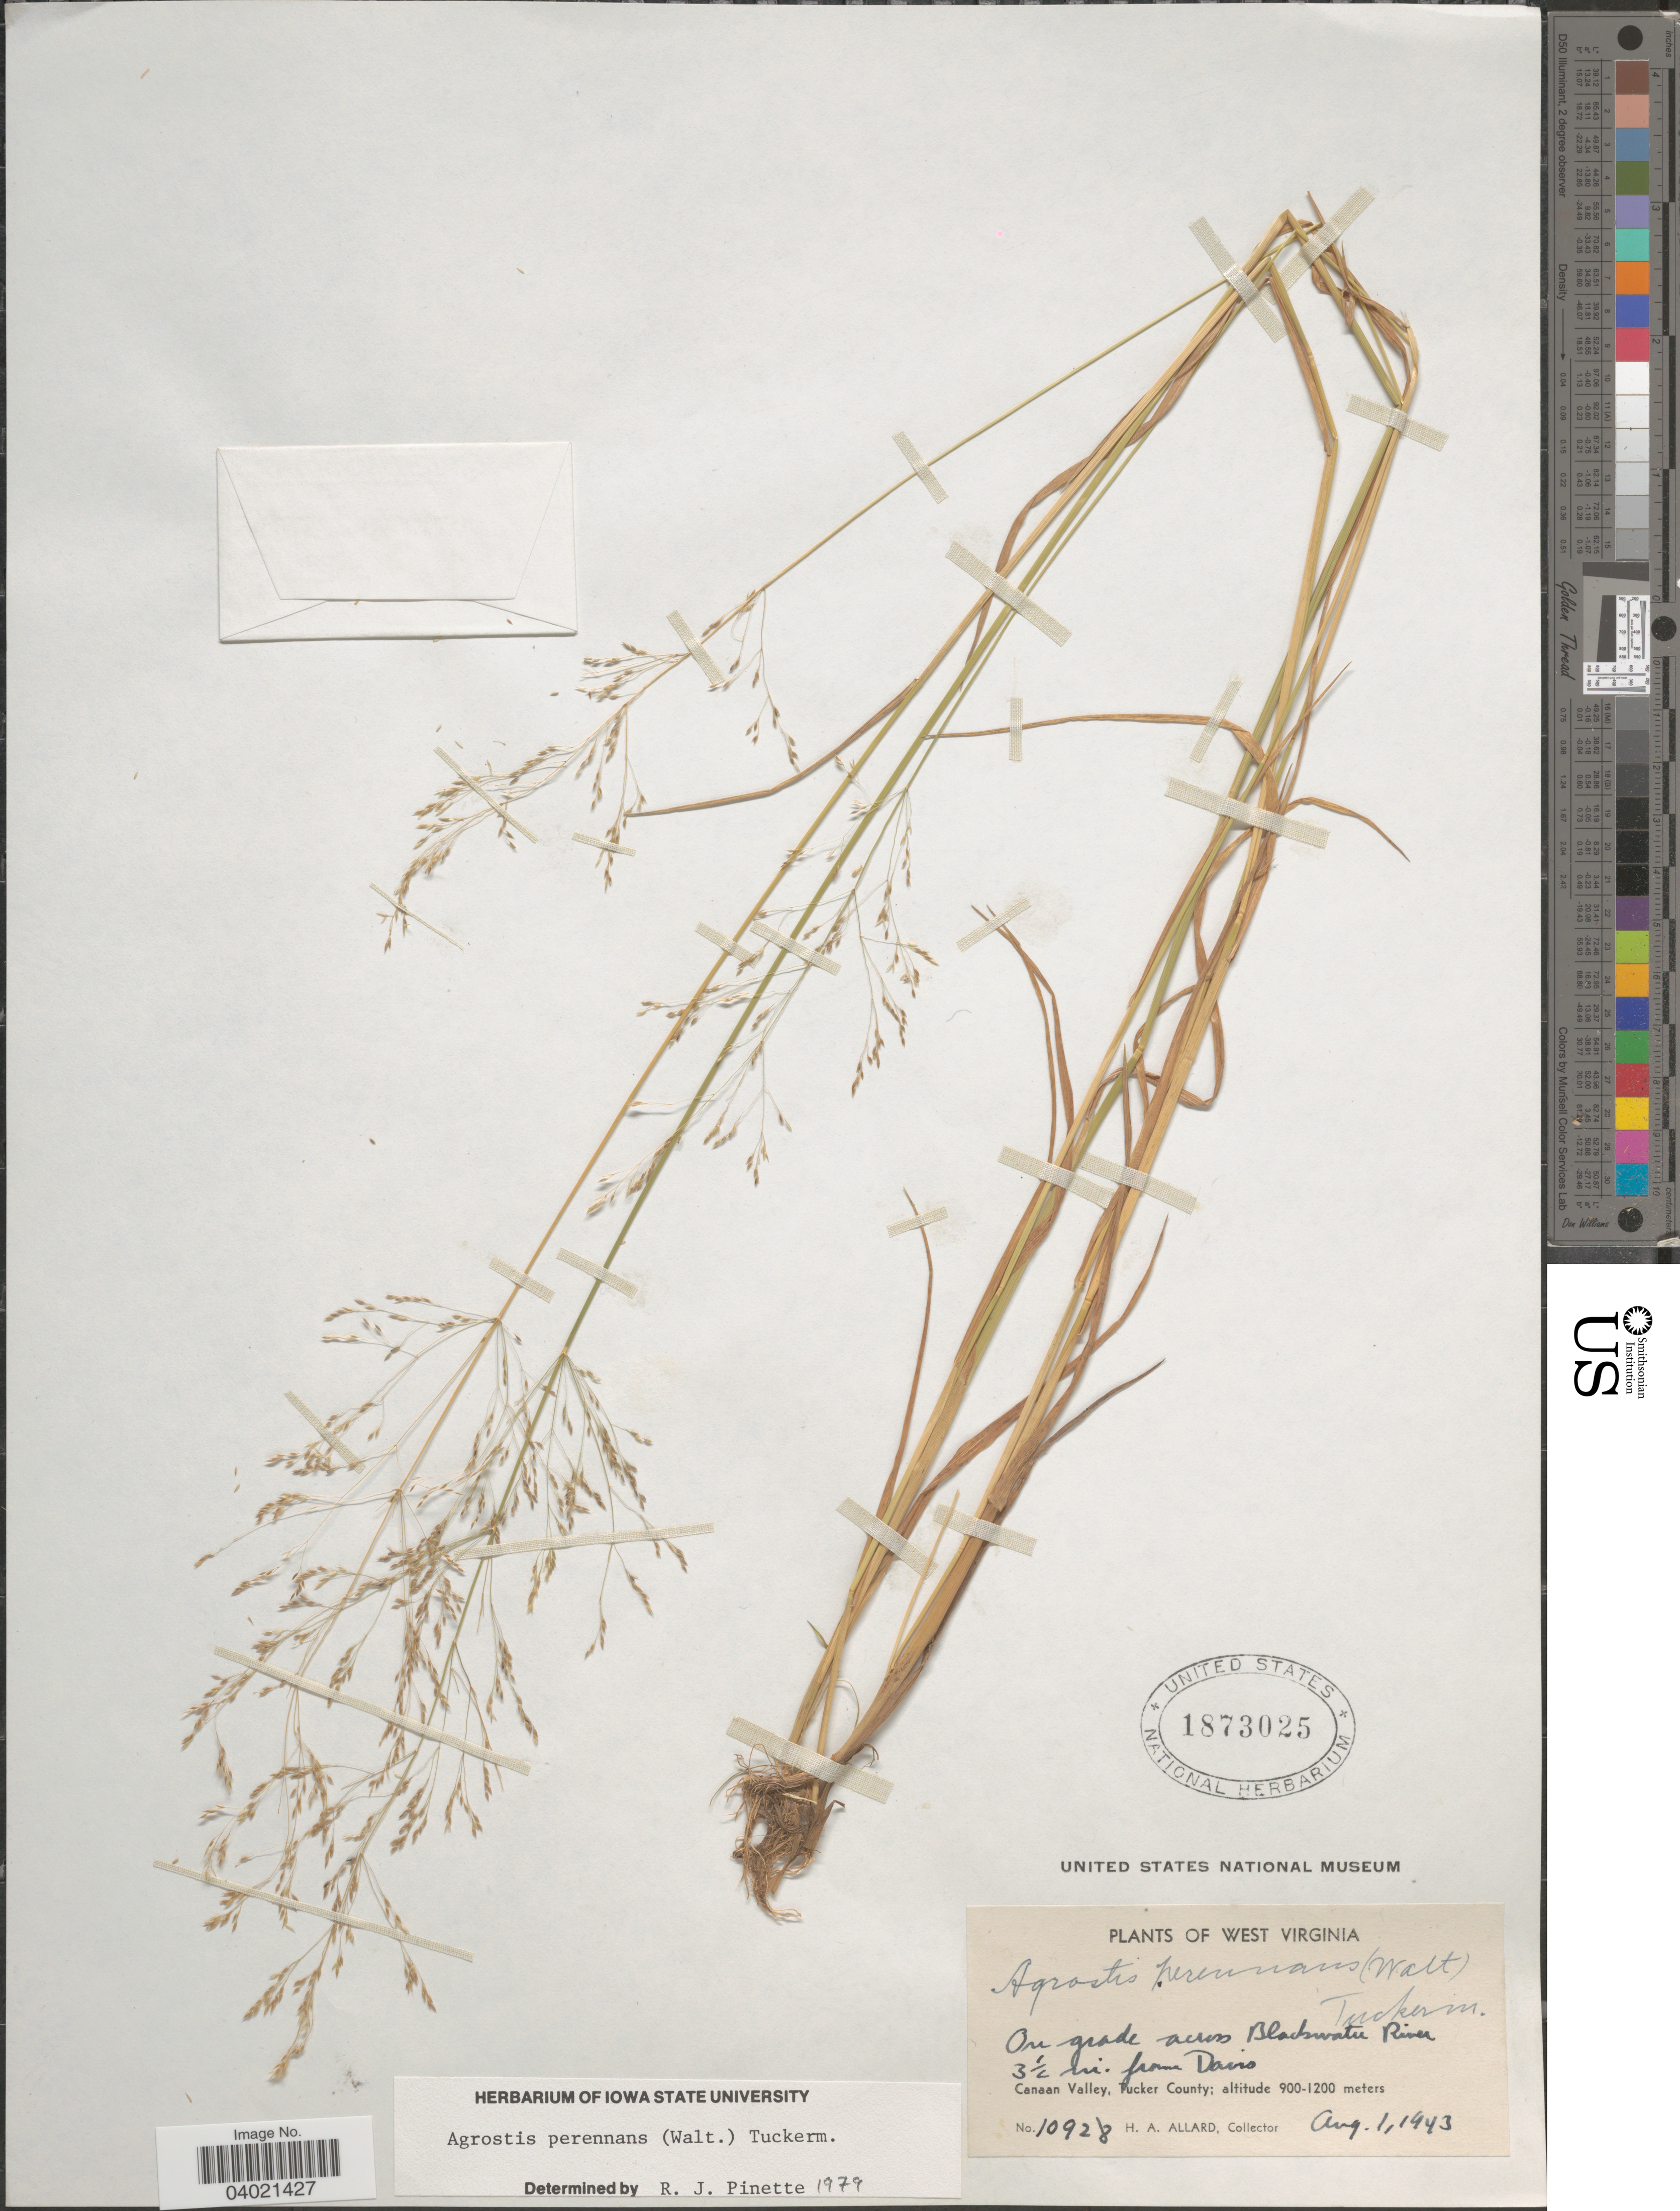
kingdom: Plantae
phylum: Tracheophyta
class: Liliopsida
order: Poales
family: Poaceae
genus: Agrostis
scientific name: Agrostis perennans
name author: (Walter) Tuck.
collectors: H. A. Allard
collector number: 10928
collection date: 1943-08-01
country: United States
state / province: West Virginia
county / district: Tucker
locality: On grade across Blackwater River 3½ mi. from Davis. Canaan Valley, Tucker County.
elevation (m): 900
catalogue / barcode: US 1873025